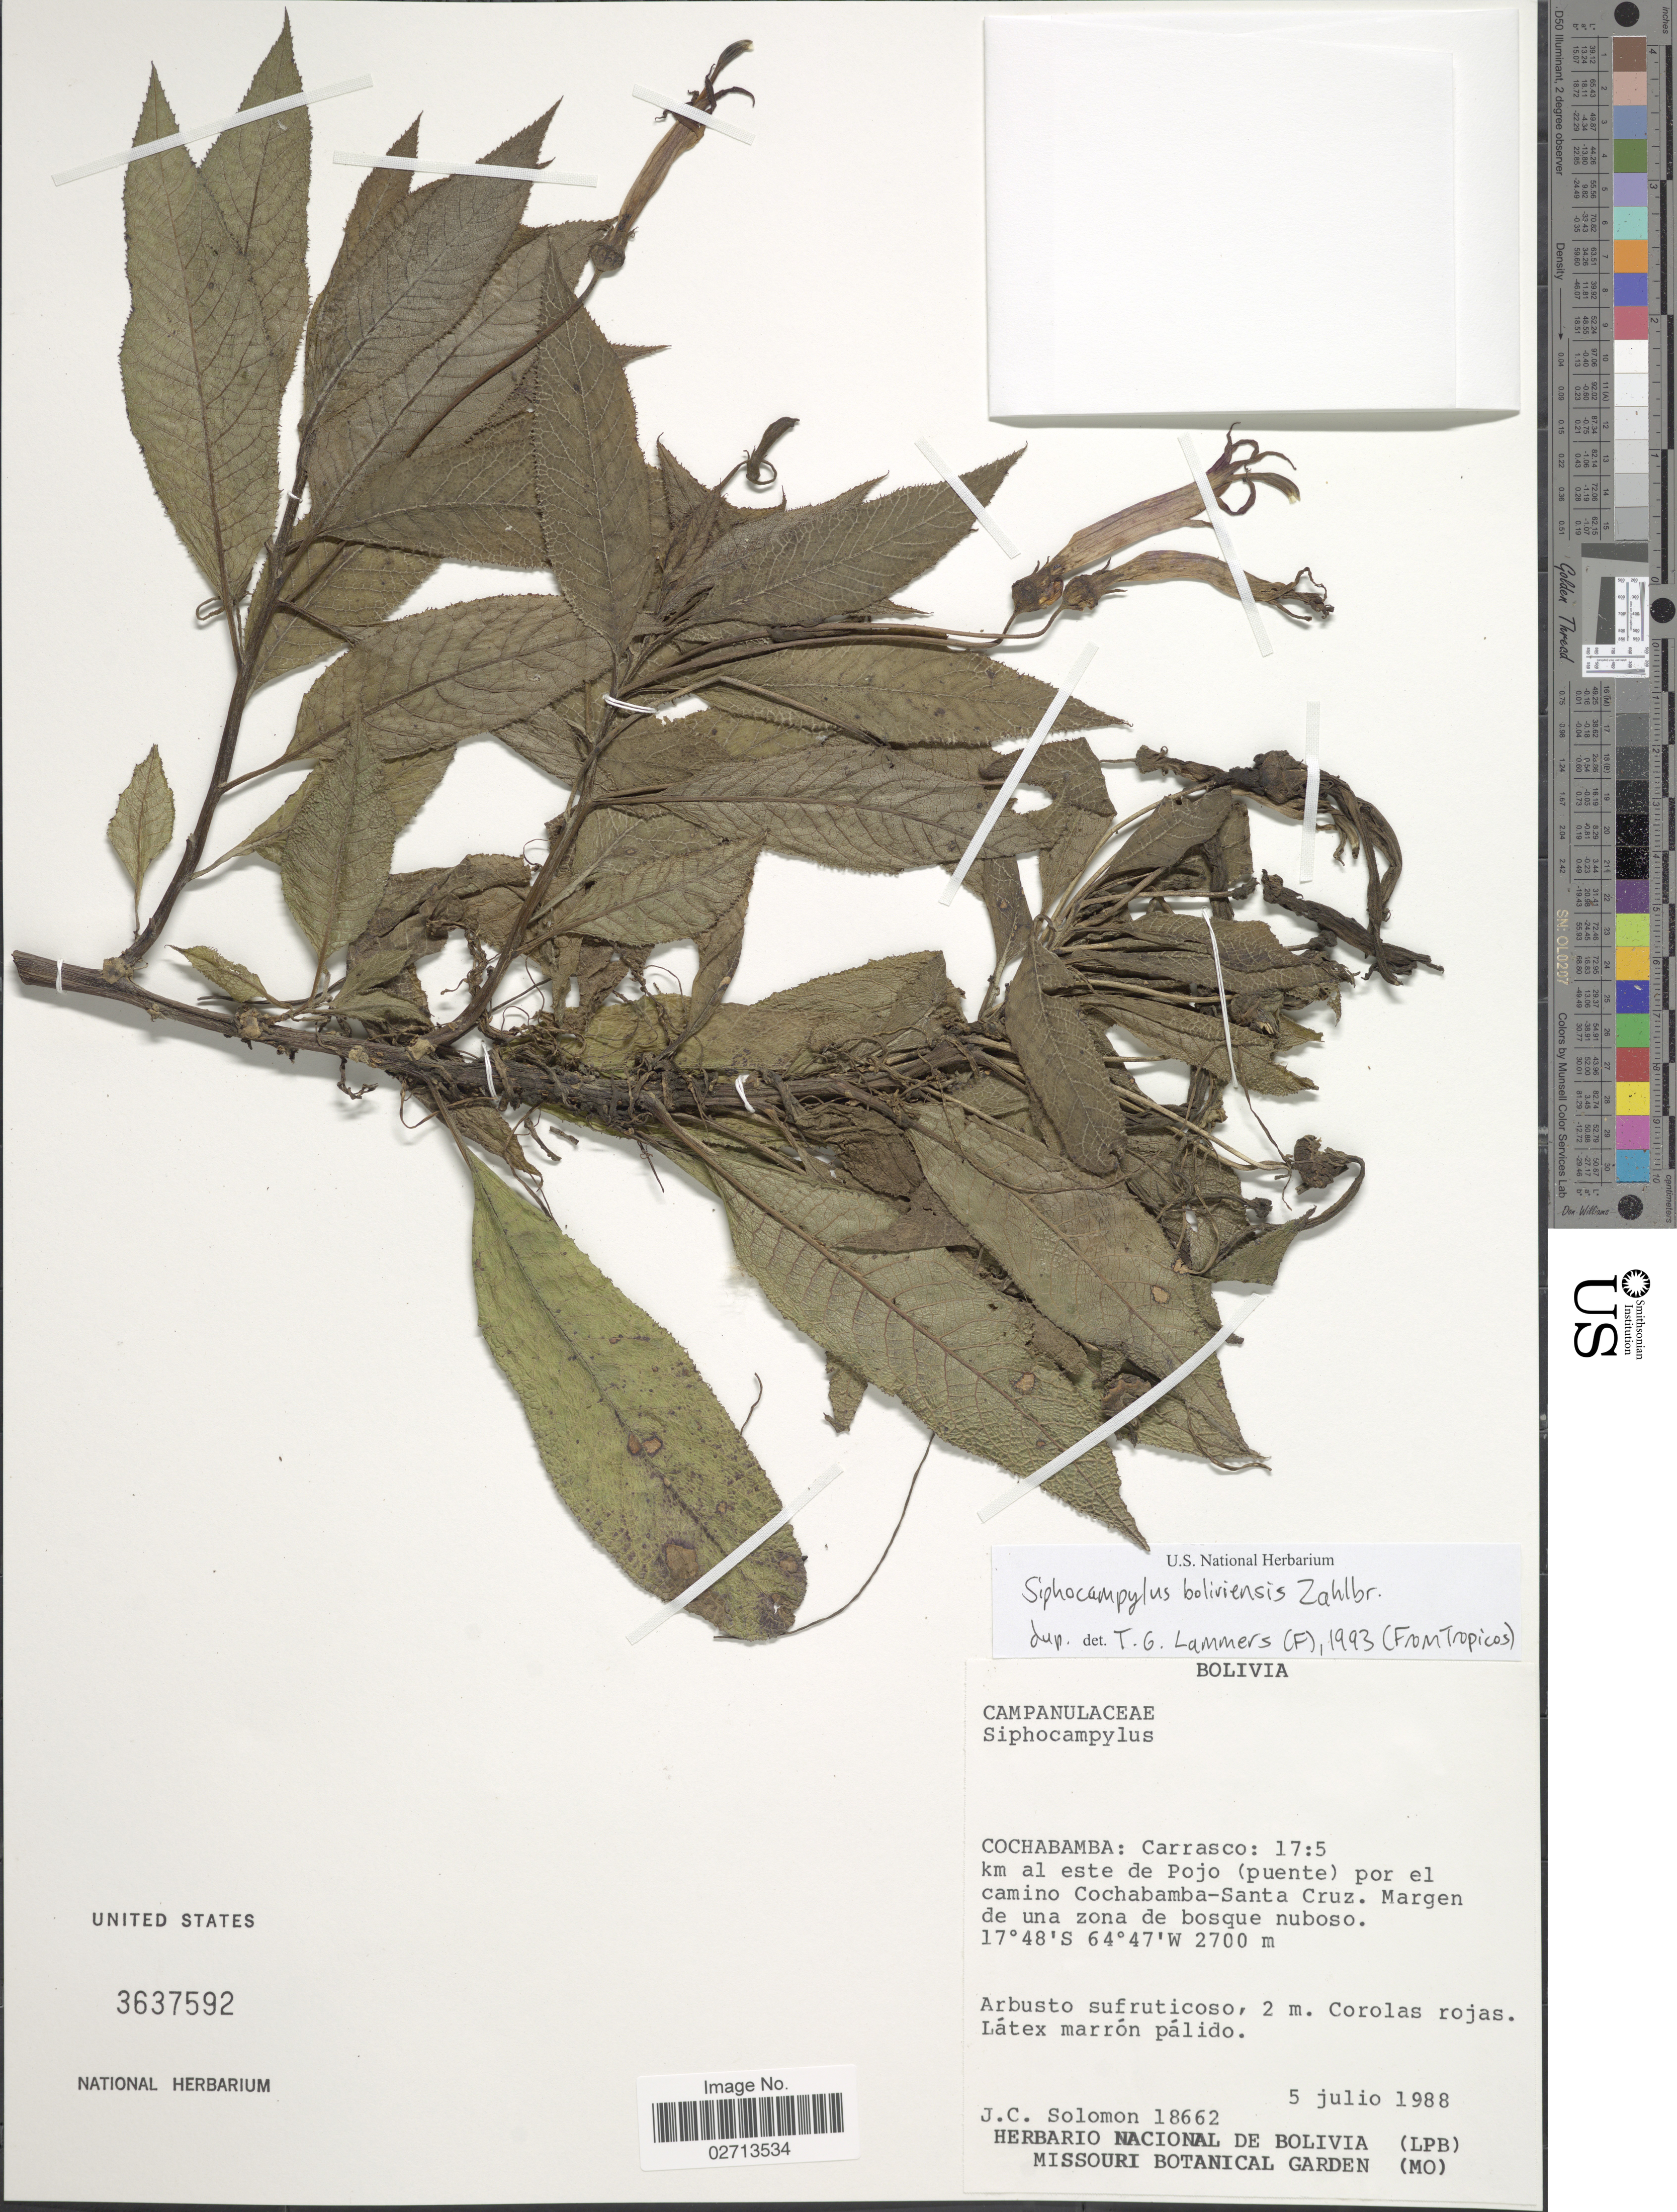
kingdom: Plantae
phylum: Tracheophyta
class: Magnoliopsida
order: Asterales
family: Campanulaceae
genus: Siphocampylus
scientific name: Siphocampylus boliviensis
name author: Zahlbr.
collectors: J. C. Solomon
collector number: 18662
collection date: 1988-07-05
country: Bolivia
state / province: Cochabamba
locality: Carrasco: 17:5 km al este de Pojo (puente) por el camino Cochabamba-Santa Cruz.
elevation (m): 2700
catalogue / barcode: US 3637592